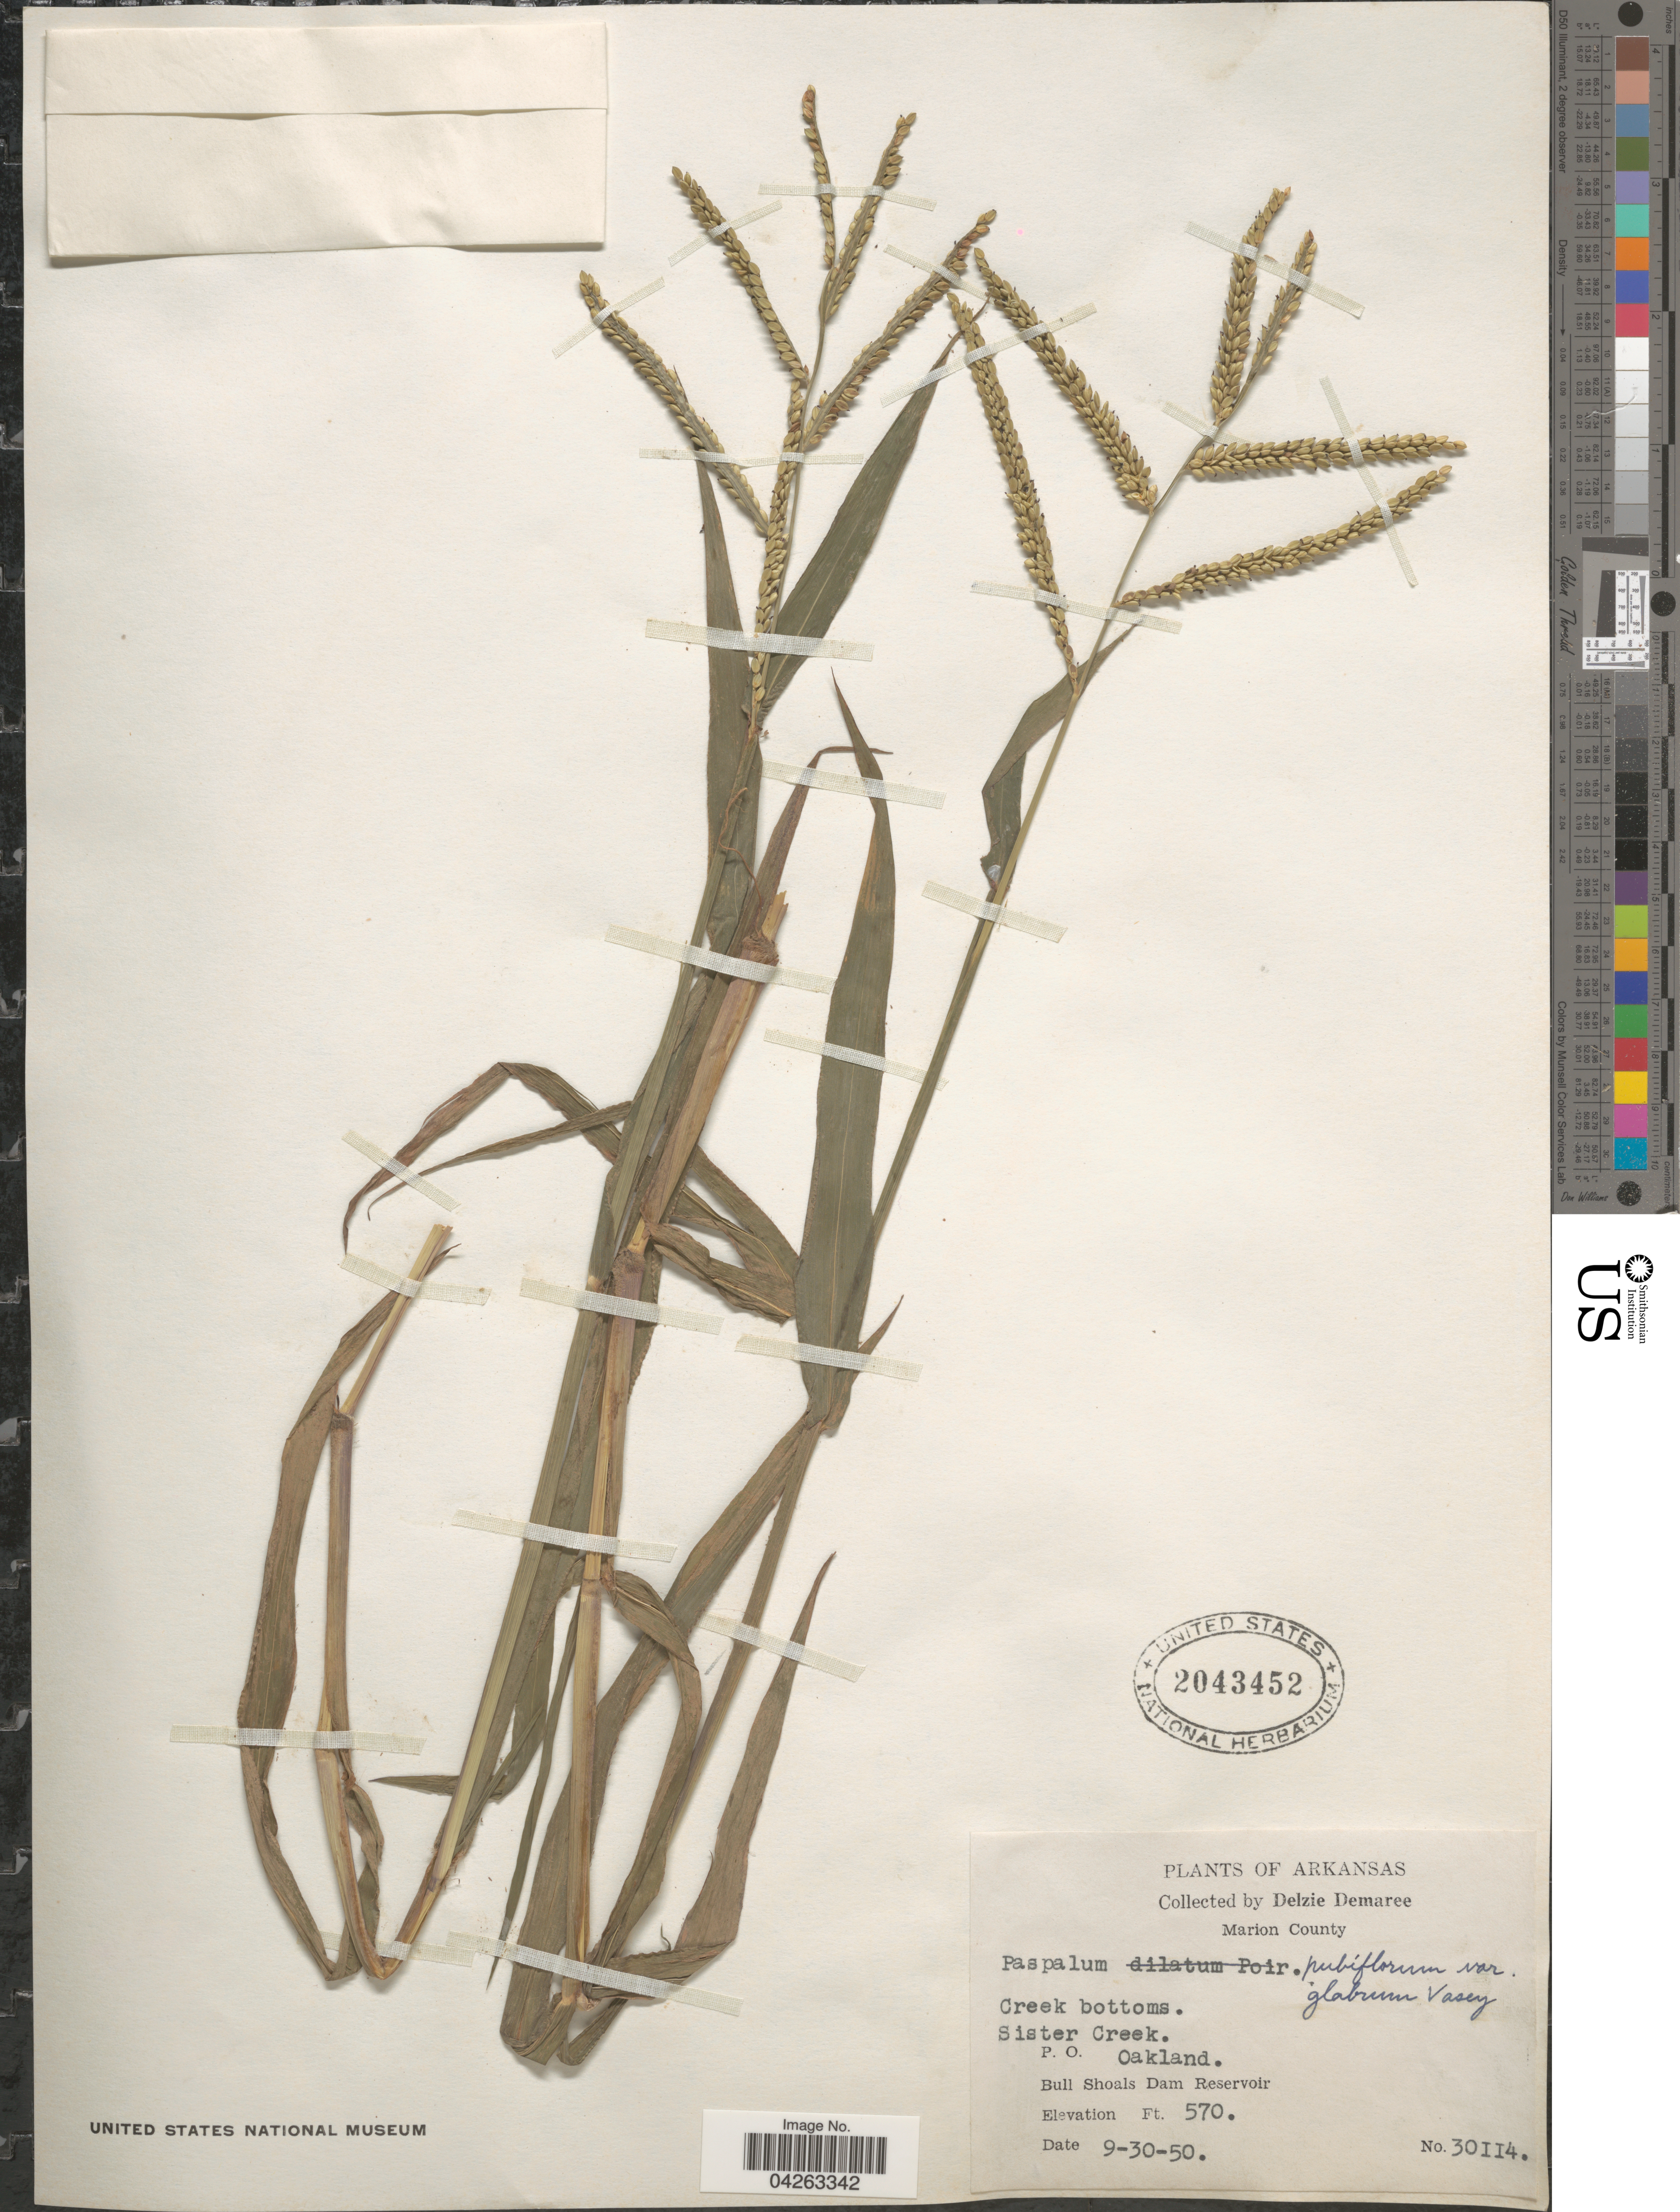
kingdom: Plantae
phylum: Tracheophyta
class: Liliopsida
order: Poales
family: Poaceae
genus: Paspalum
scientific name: Paspalum pubiflorum var. glabrum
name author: Vasey ex Scribn.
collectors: D. Demaree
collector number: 30114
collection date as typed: Transcribed d/m/y: 30/9/50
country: United States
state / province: Arkansas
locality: Marion County. Creek bottoms. Sister Creek. P. O. Oakland. Bull Shoals Dam Reservoir.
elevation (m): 174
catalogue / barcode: US 2043452